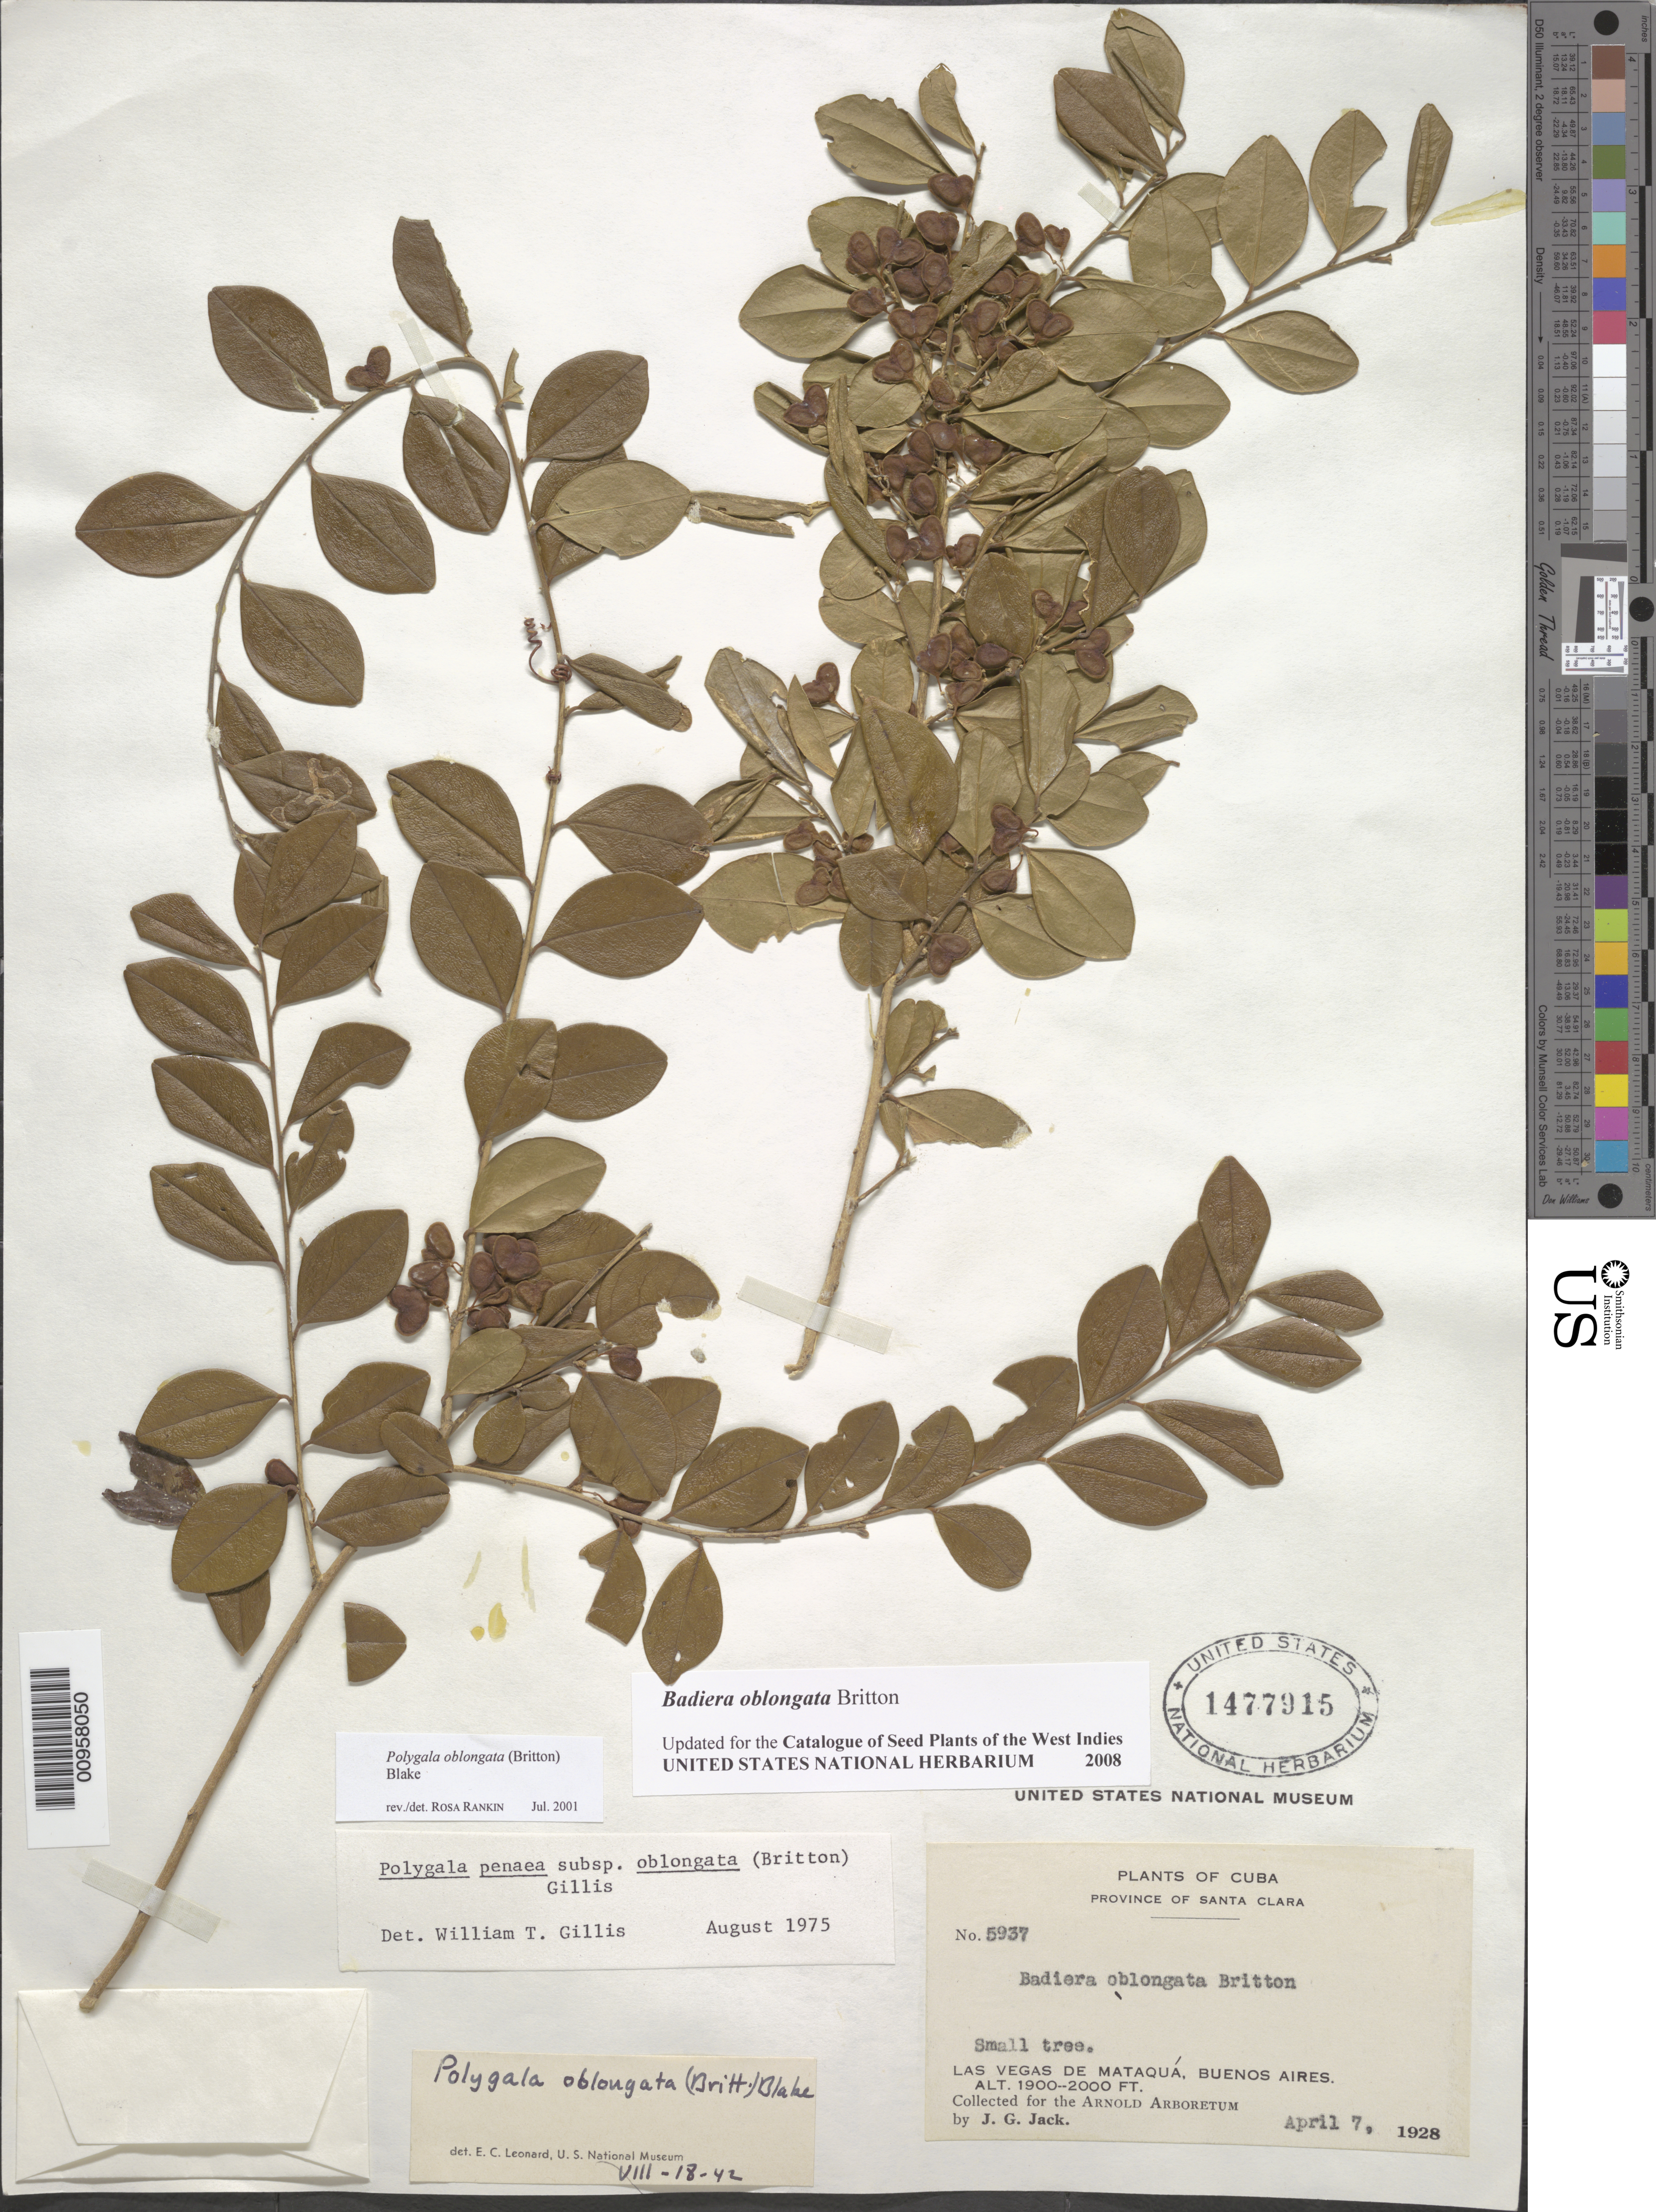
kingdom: Plantae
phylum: Tracheophyta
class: Magnoliopsida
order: Fabales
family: Polygalaceae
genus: Badiera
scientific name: Badiera oblongata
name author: Britton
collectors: J. G. Jack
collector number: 5937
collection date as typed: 07 Apr 1928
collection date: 1928-04-07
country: Cuba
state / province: Las Villas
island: Cuba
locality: Las Vegas de Mataquá, Buenos Aires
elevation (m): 579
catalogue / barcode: US 1477915